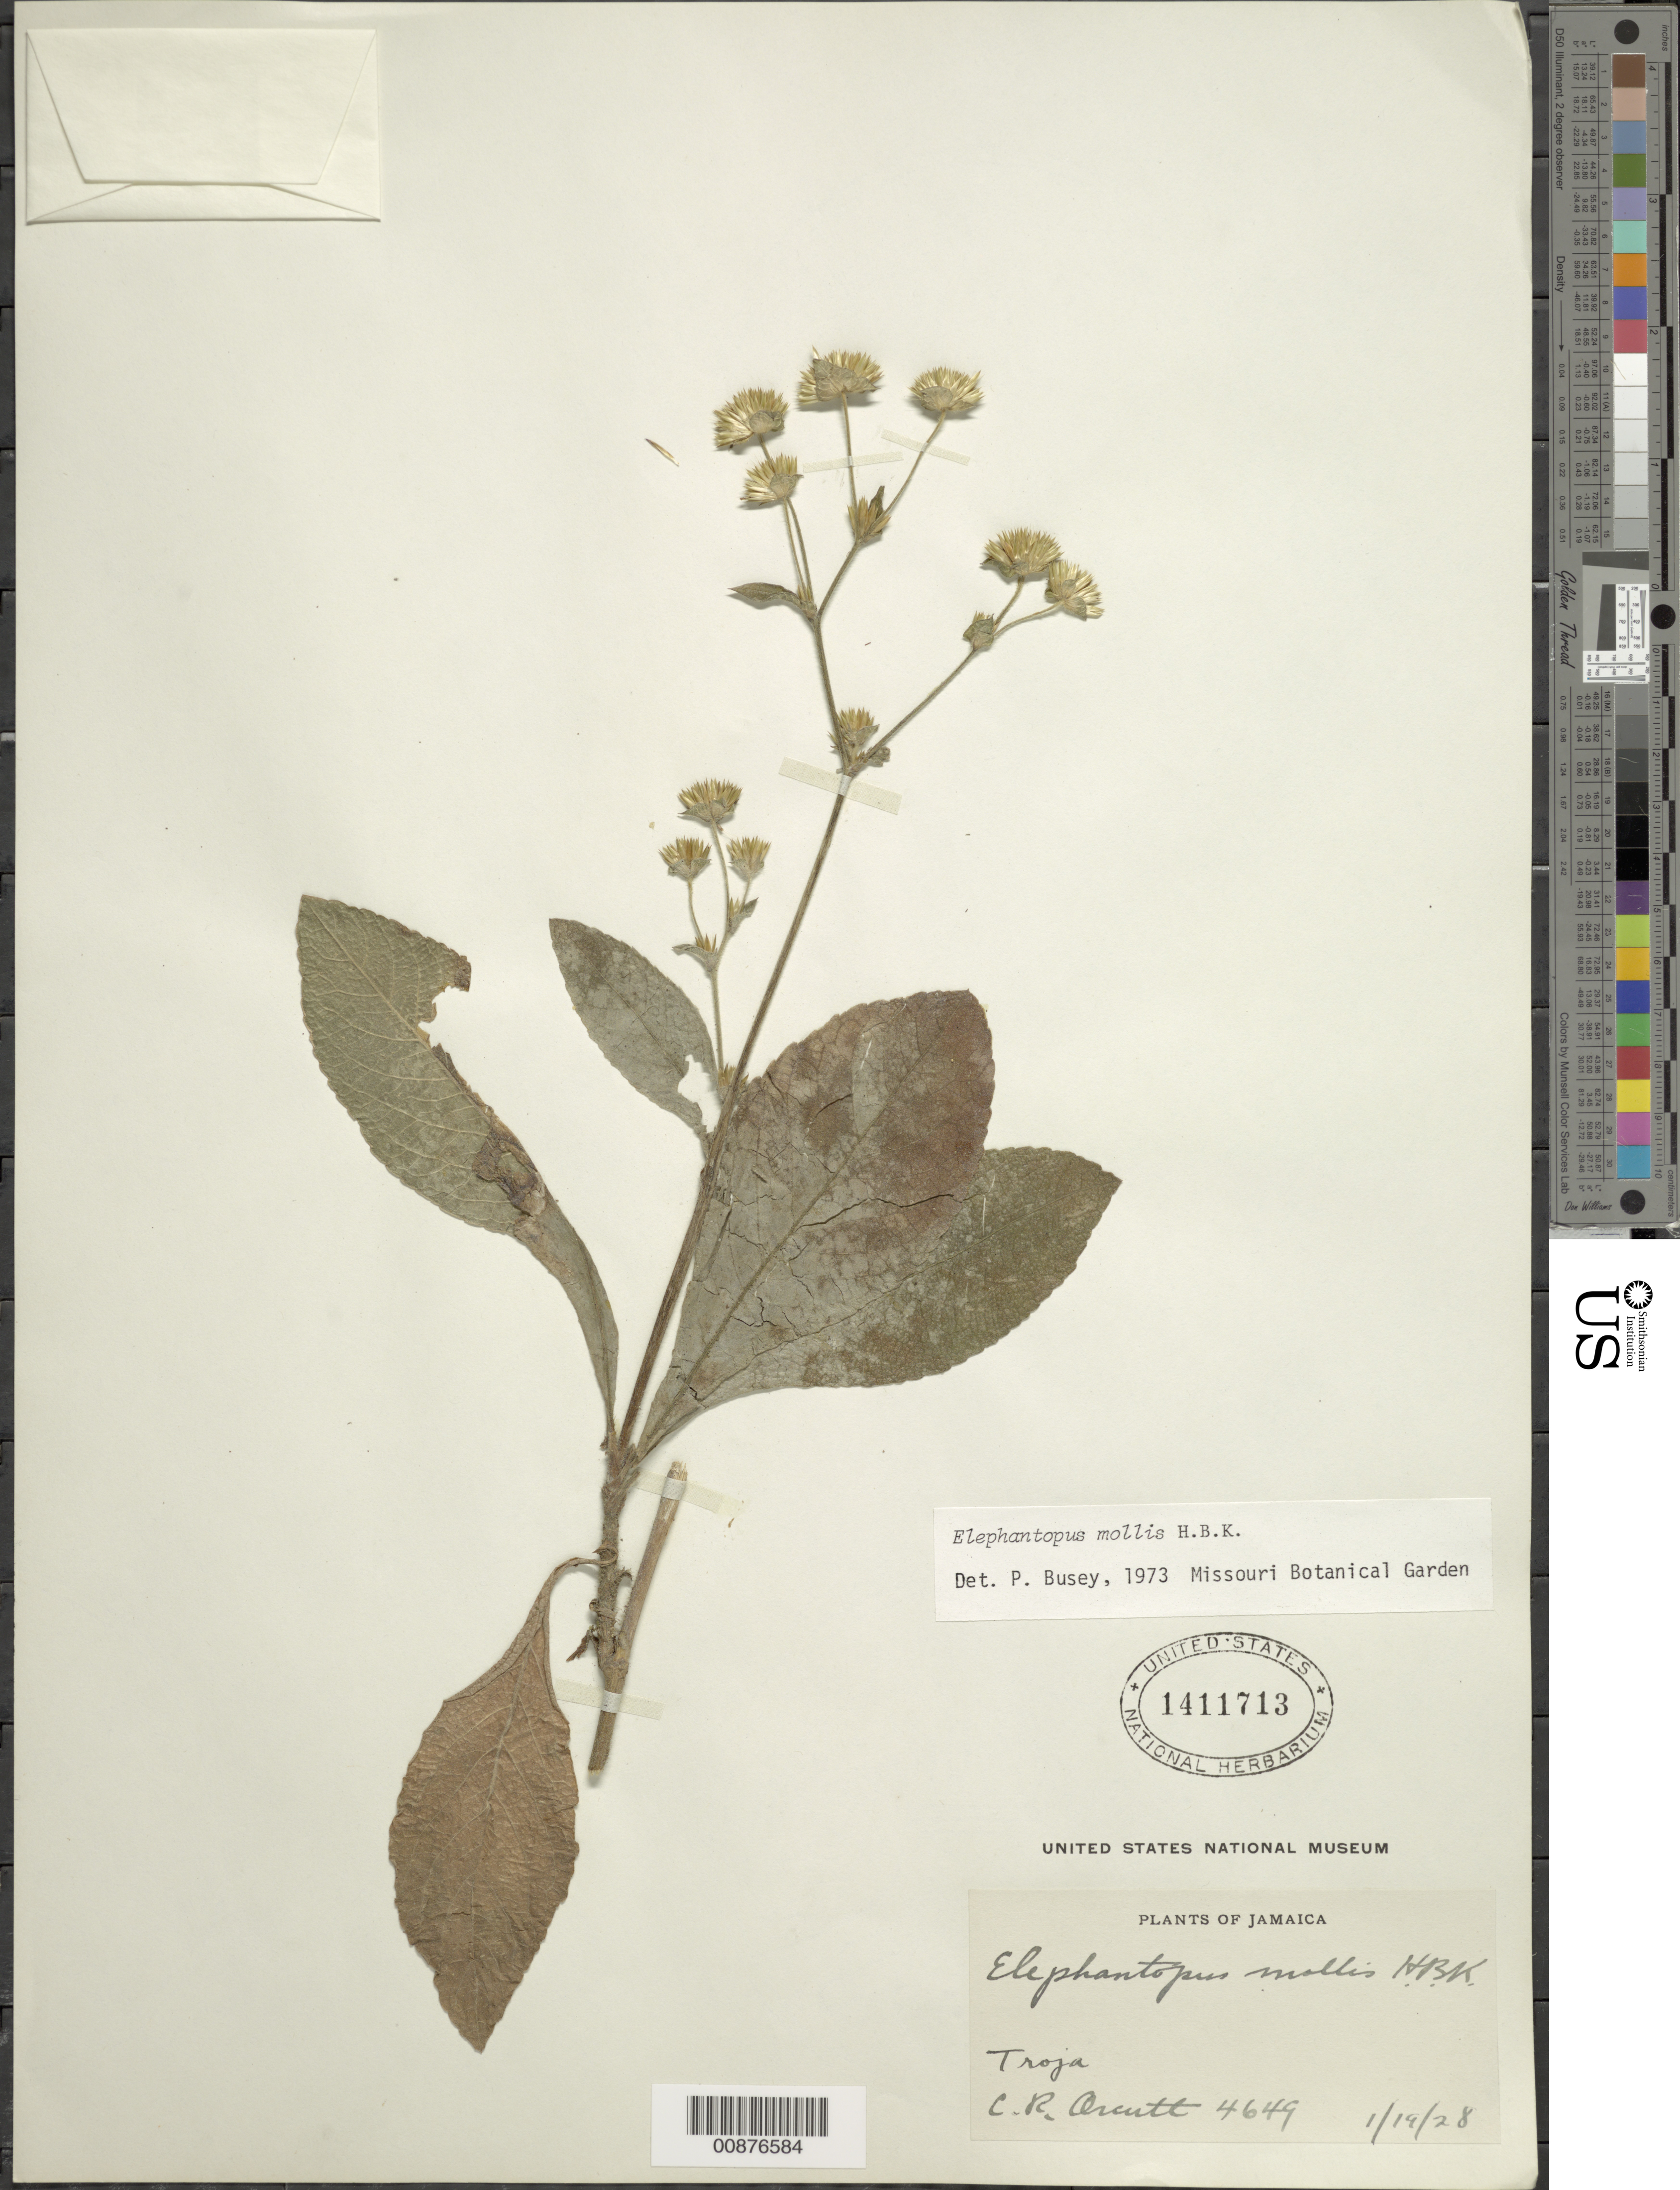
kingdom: Plantae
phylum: Tracheophyta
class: Magnoliopsida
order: Asterales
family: Asteraceae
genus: Elephantopus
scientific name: Elephantopus mollis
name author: Kunth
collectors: C. R. Orcutt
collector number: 4649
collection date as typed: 19 Jan 1928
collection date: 1928-01-19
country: Jamaica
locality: Troja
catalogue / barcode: US 1411713